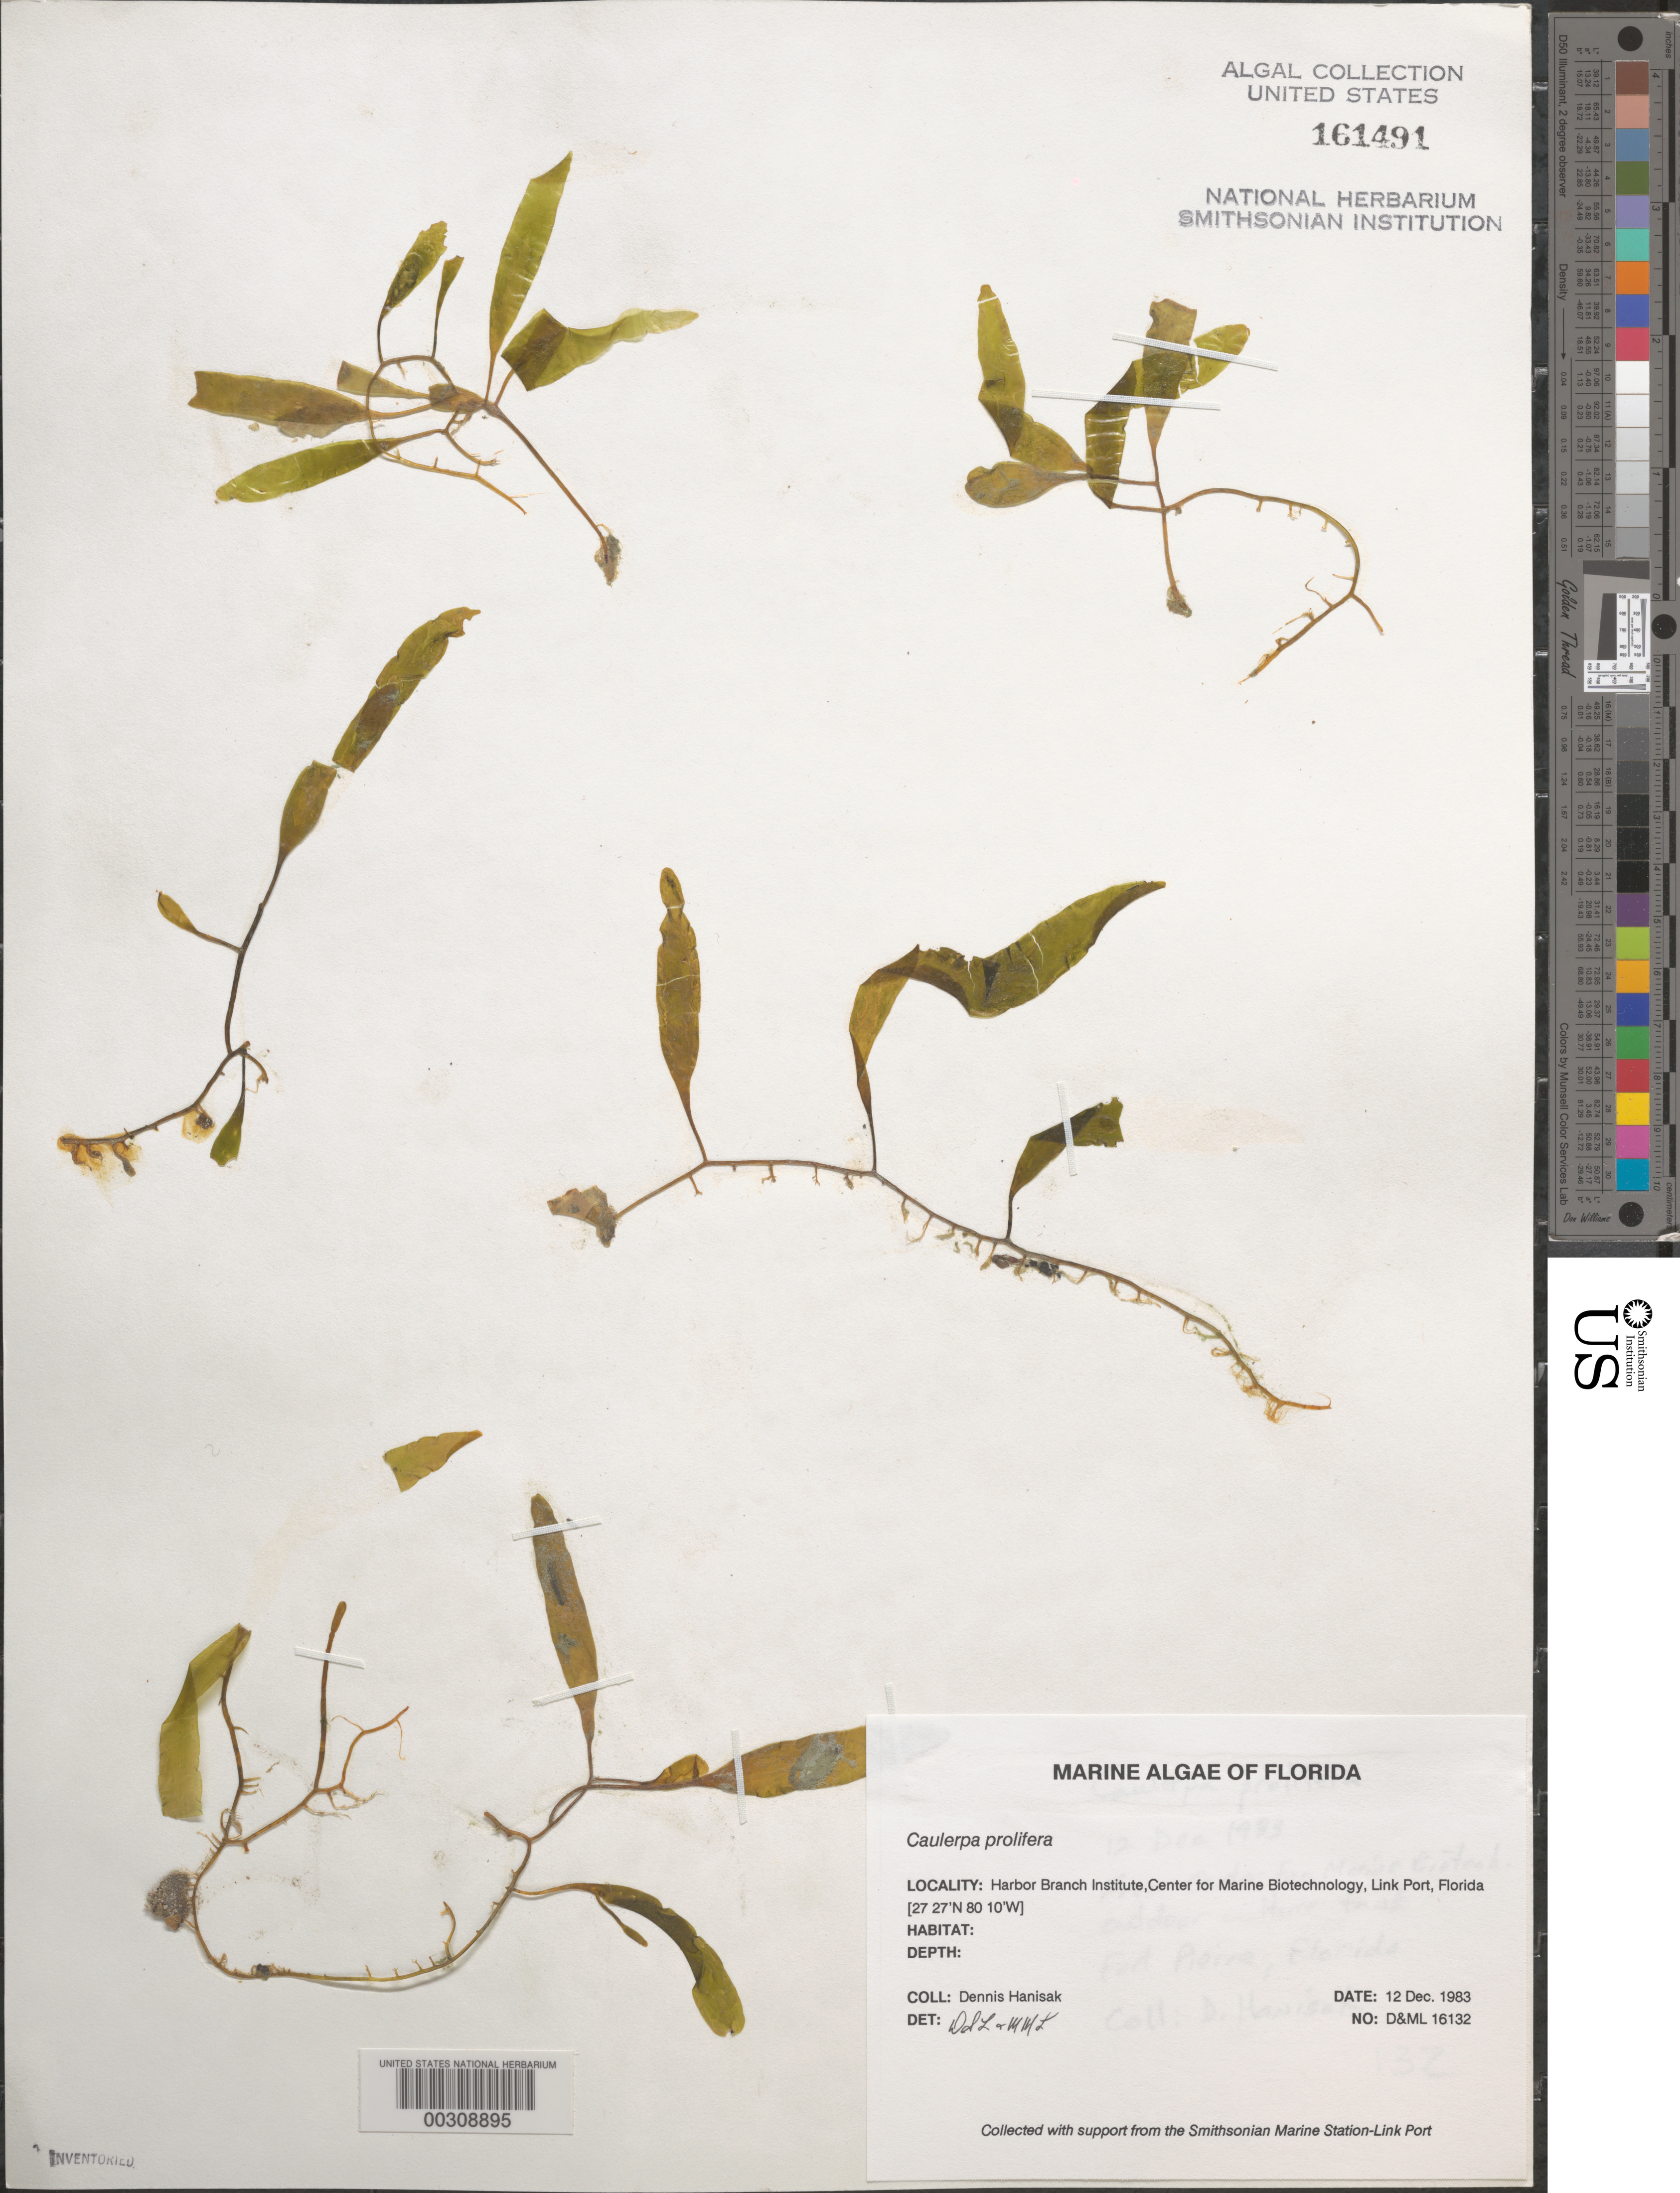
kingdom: Plantae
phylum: Chlorophyta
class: Ulvophyceae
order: Bryopsidales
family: Caulerpaceae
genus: Caulerpa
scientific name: Caulerpa prolifera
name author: (Forssk.) J.V.Lamouroux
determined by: Littler, D. S.; Littler, M. M.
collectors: M. Hanisak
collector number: D&ML 16132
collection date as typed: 12 Dec 1983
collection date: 1983-12-12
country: United States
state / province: Florida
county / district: Saint Lucie County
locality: Link Port, Harbor Branch Institute, Center for Marine Biotechnology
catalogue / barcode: US 161491